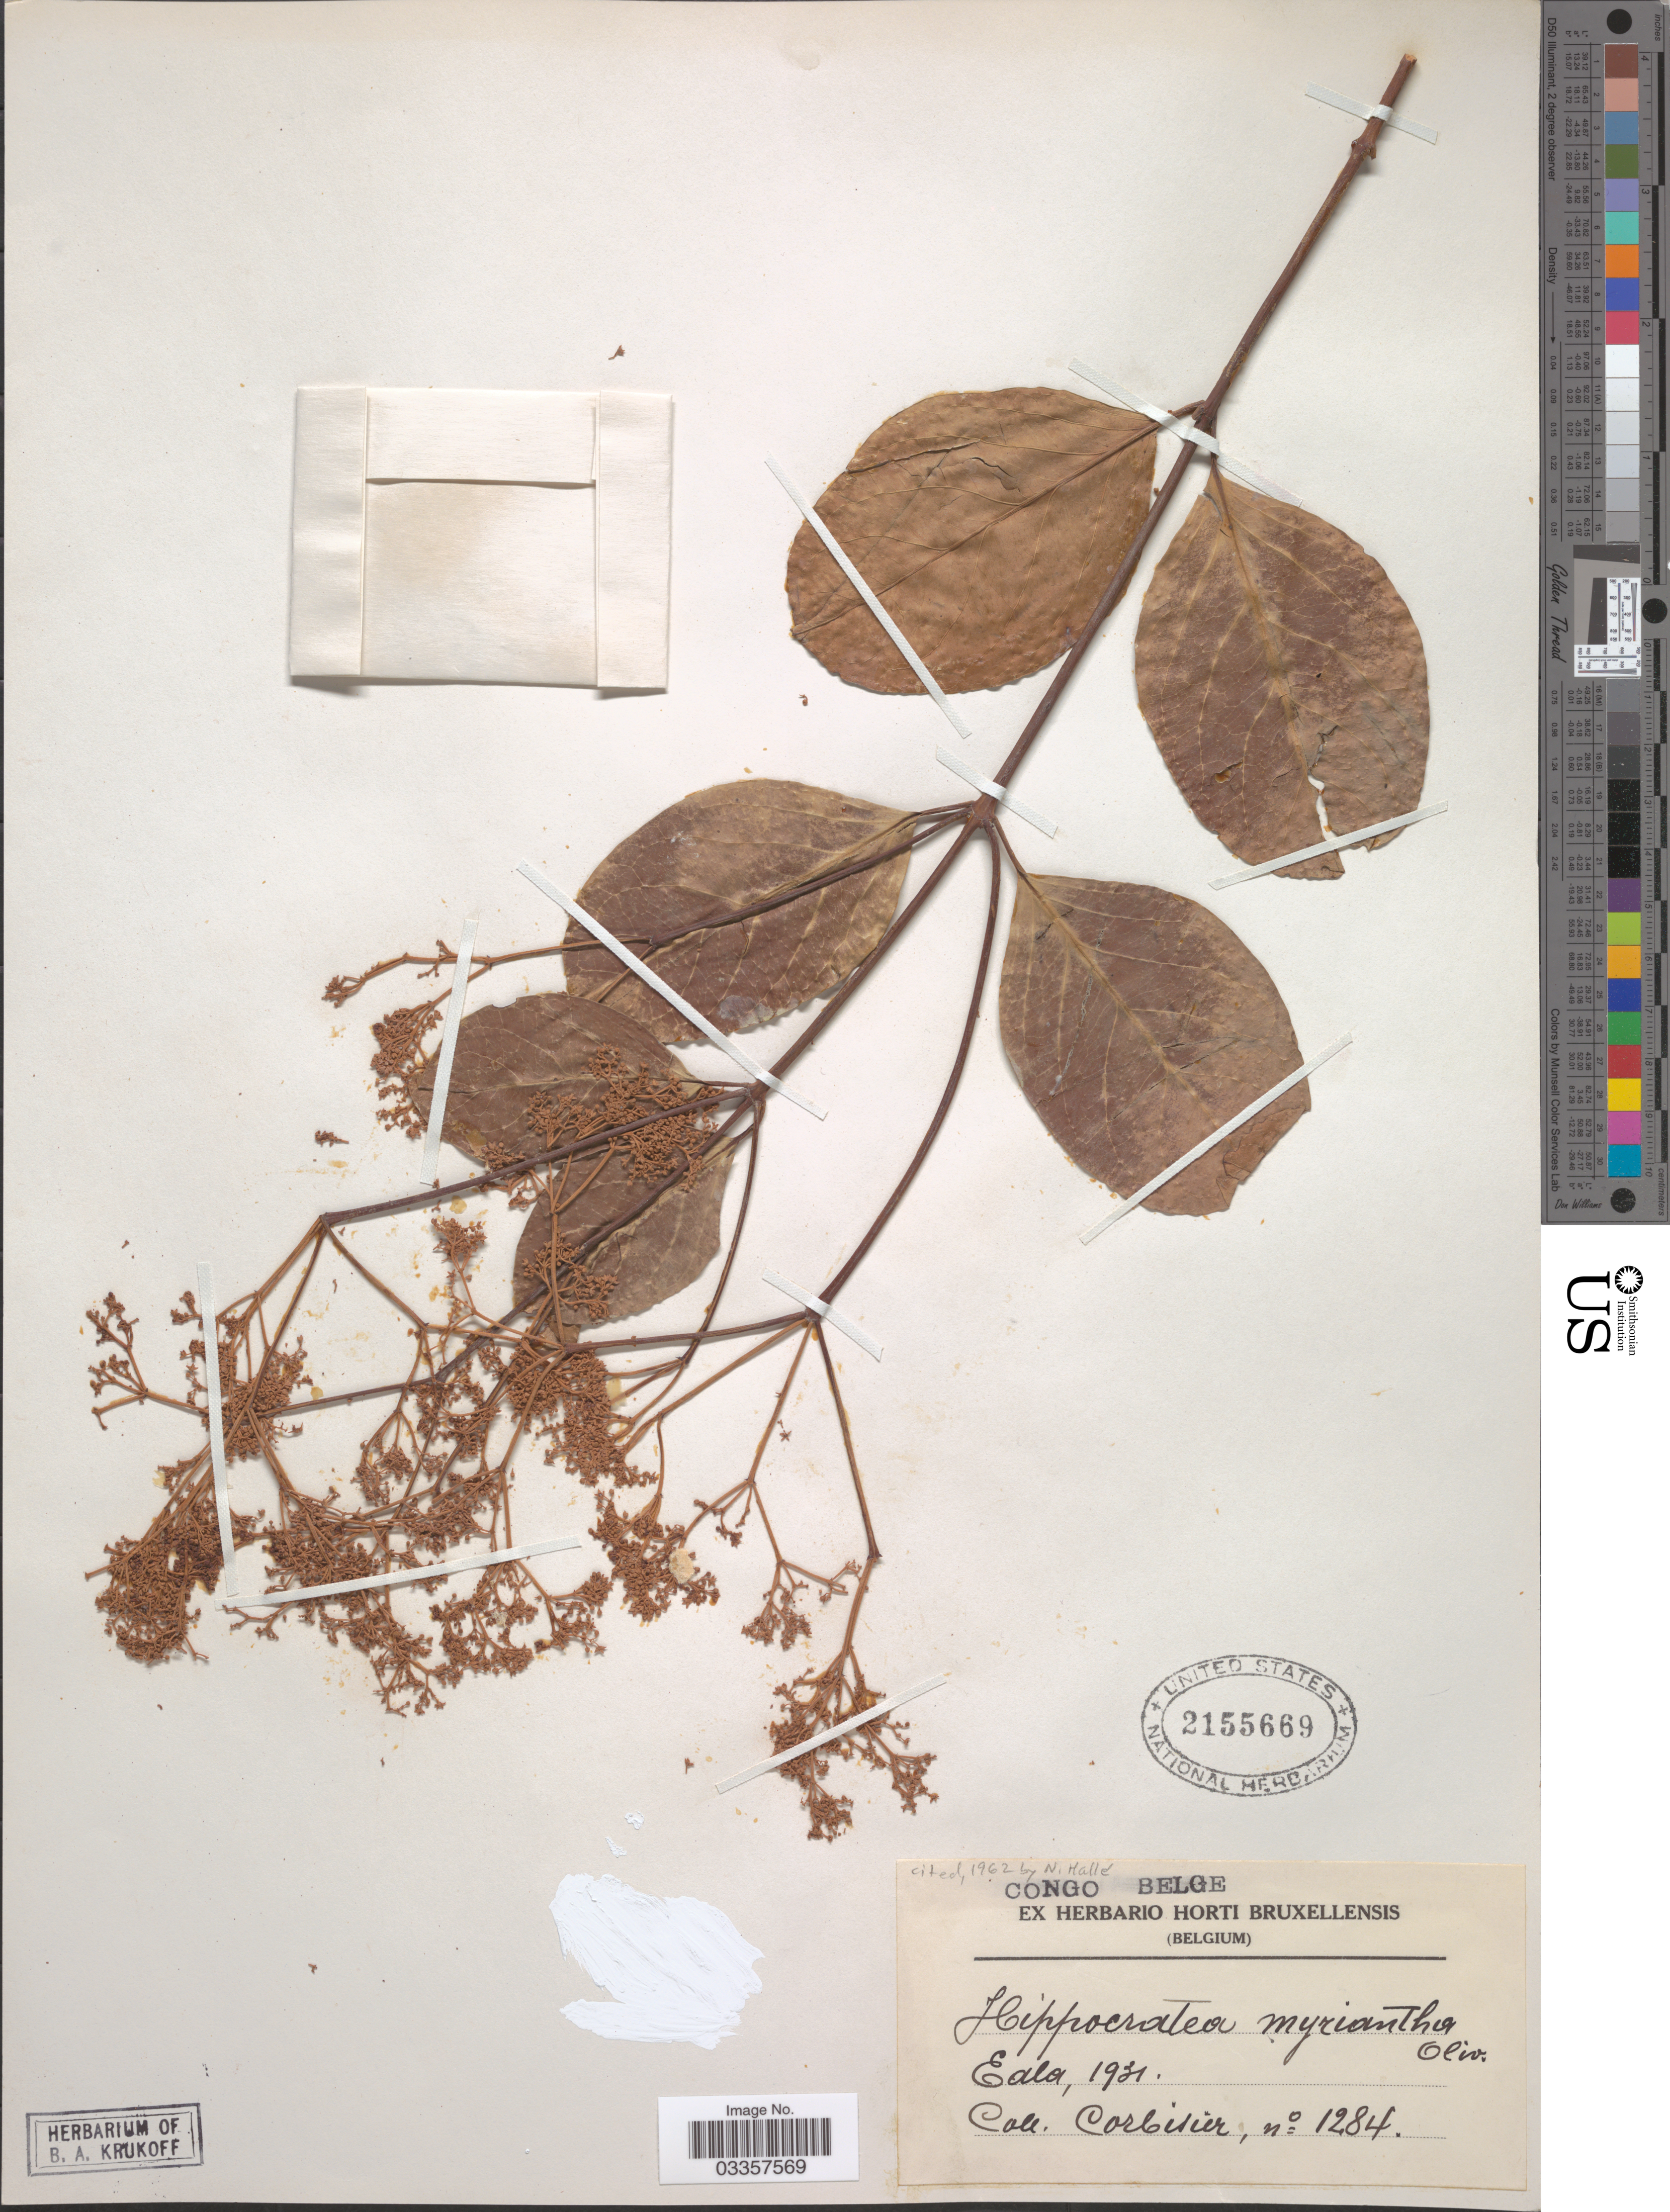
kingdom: Plantae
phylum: Tracheophyta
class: Magnoliopsida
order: Celastrales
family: Celastraceae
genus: Hippocratea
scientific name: Hippocratea myriantha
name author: Oliv.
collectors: -. Corbisier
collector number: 1284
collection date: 1931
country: Congo, Democratic Republic of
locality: Congo Belge. Eala.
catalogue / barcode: US 2155669